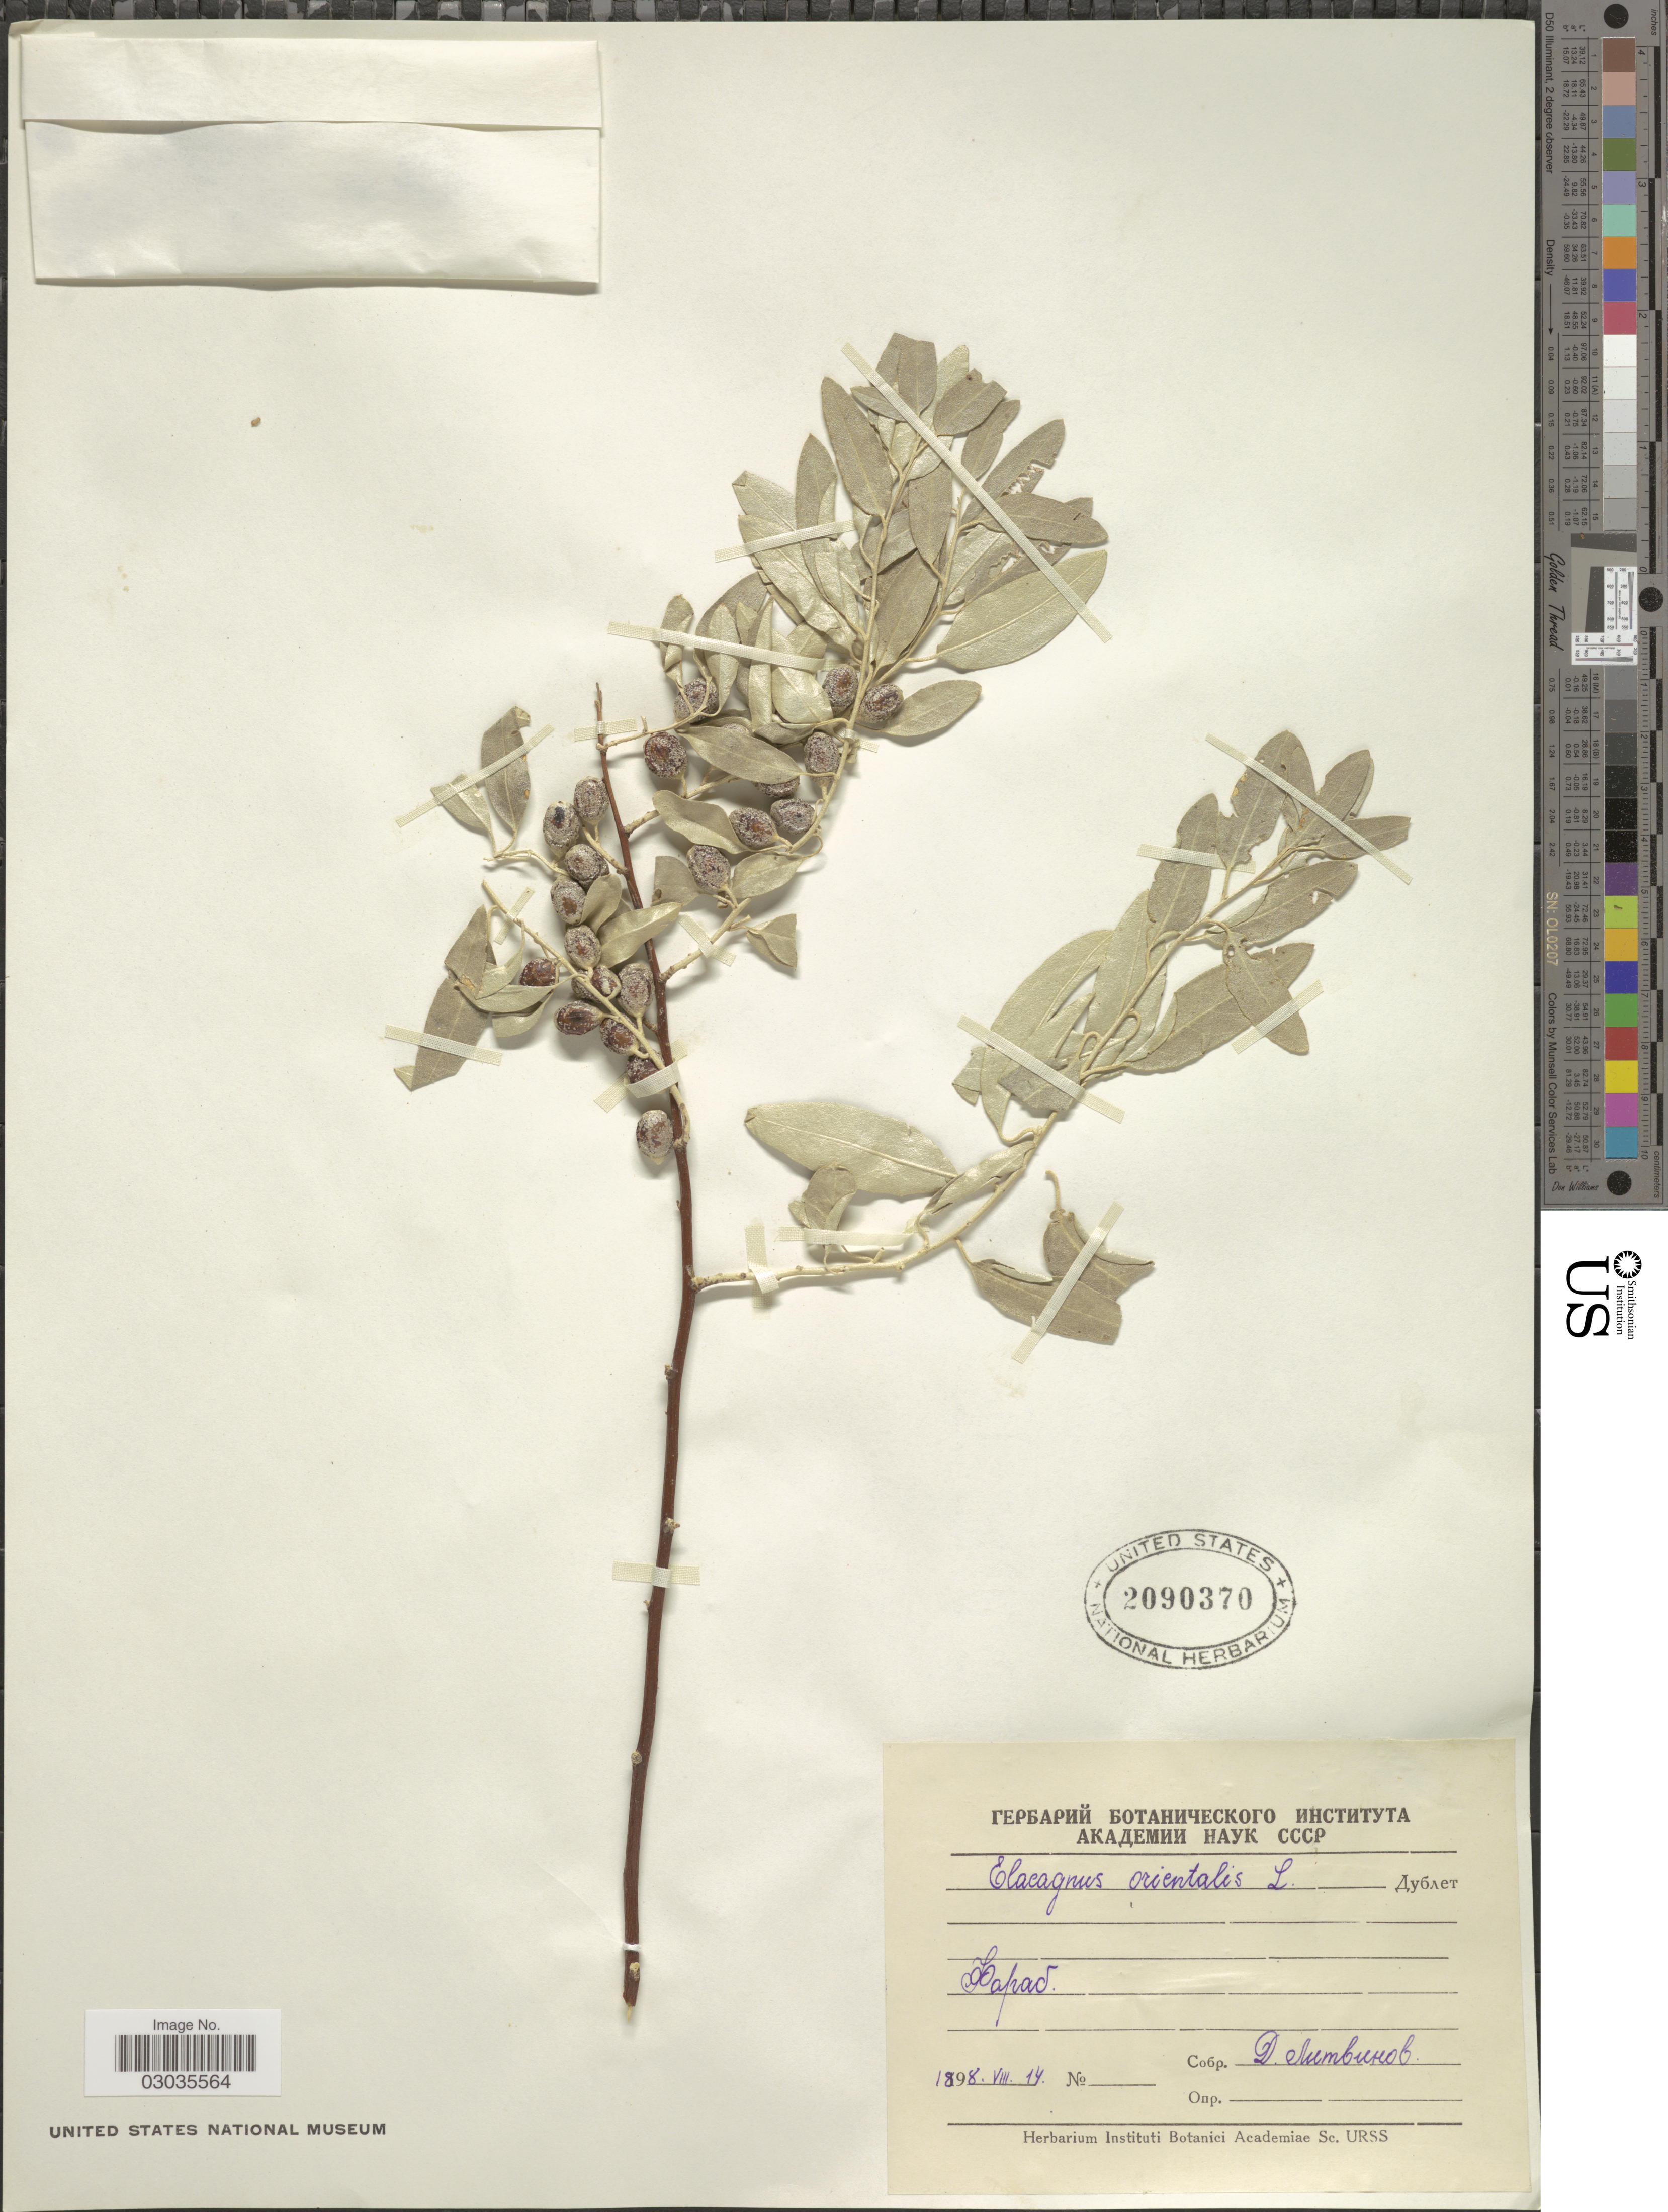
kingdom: Plantae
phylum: Tracheophyta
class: Magnoliopsida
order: Rosales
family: Elaeagnaceae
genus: Elaeagnus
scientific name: Elaeagnus orientalis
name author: L.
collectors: D. Litvinov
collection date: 1898-08-14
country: Uzbekistan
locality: Farad.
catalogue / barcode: US 2090370